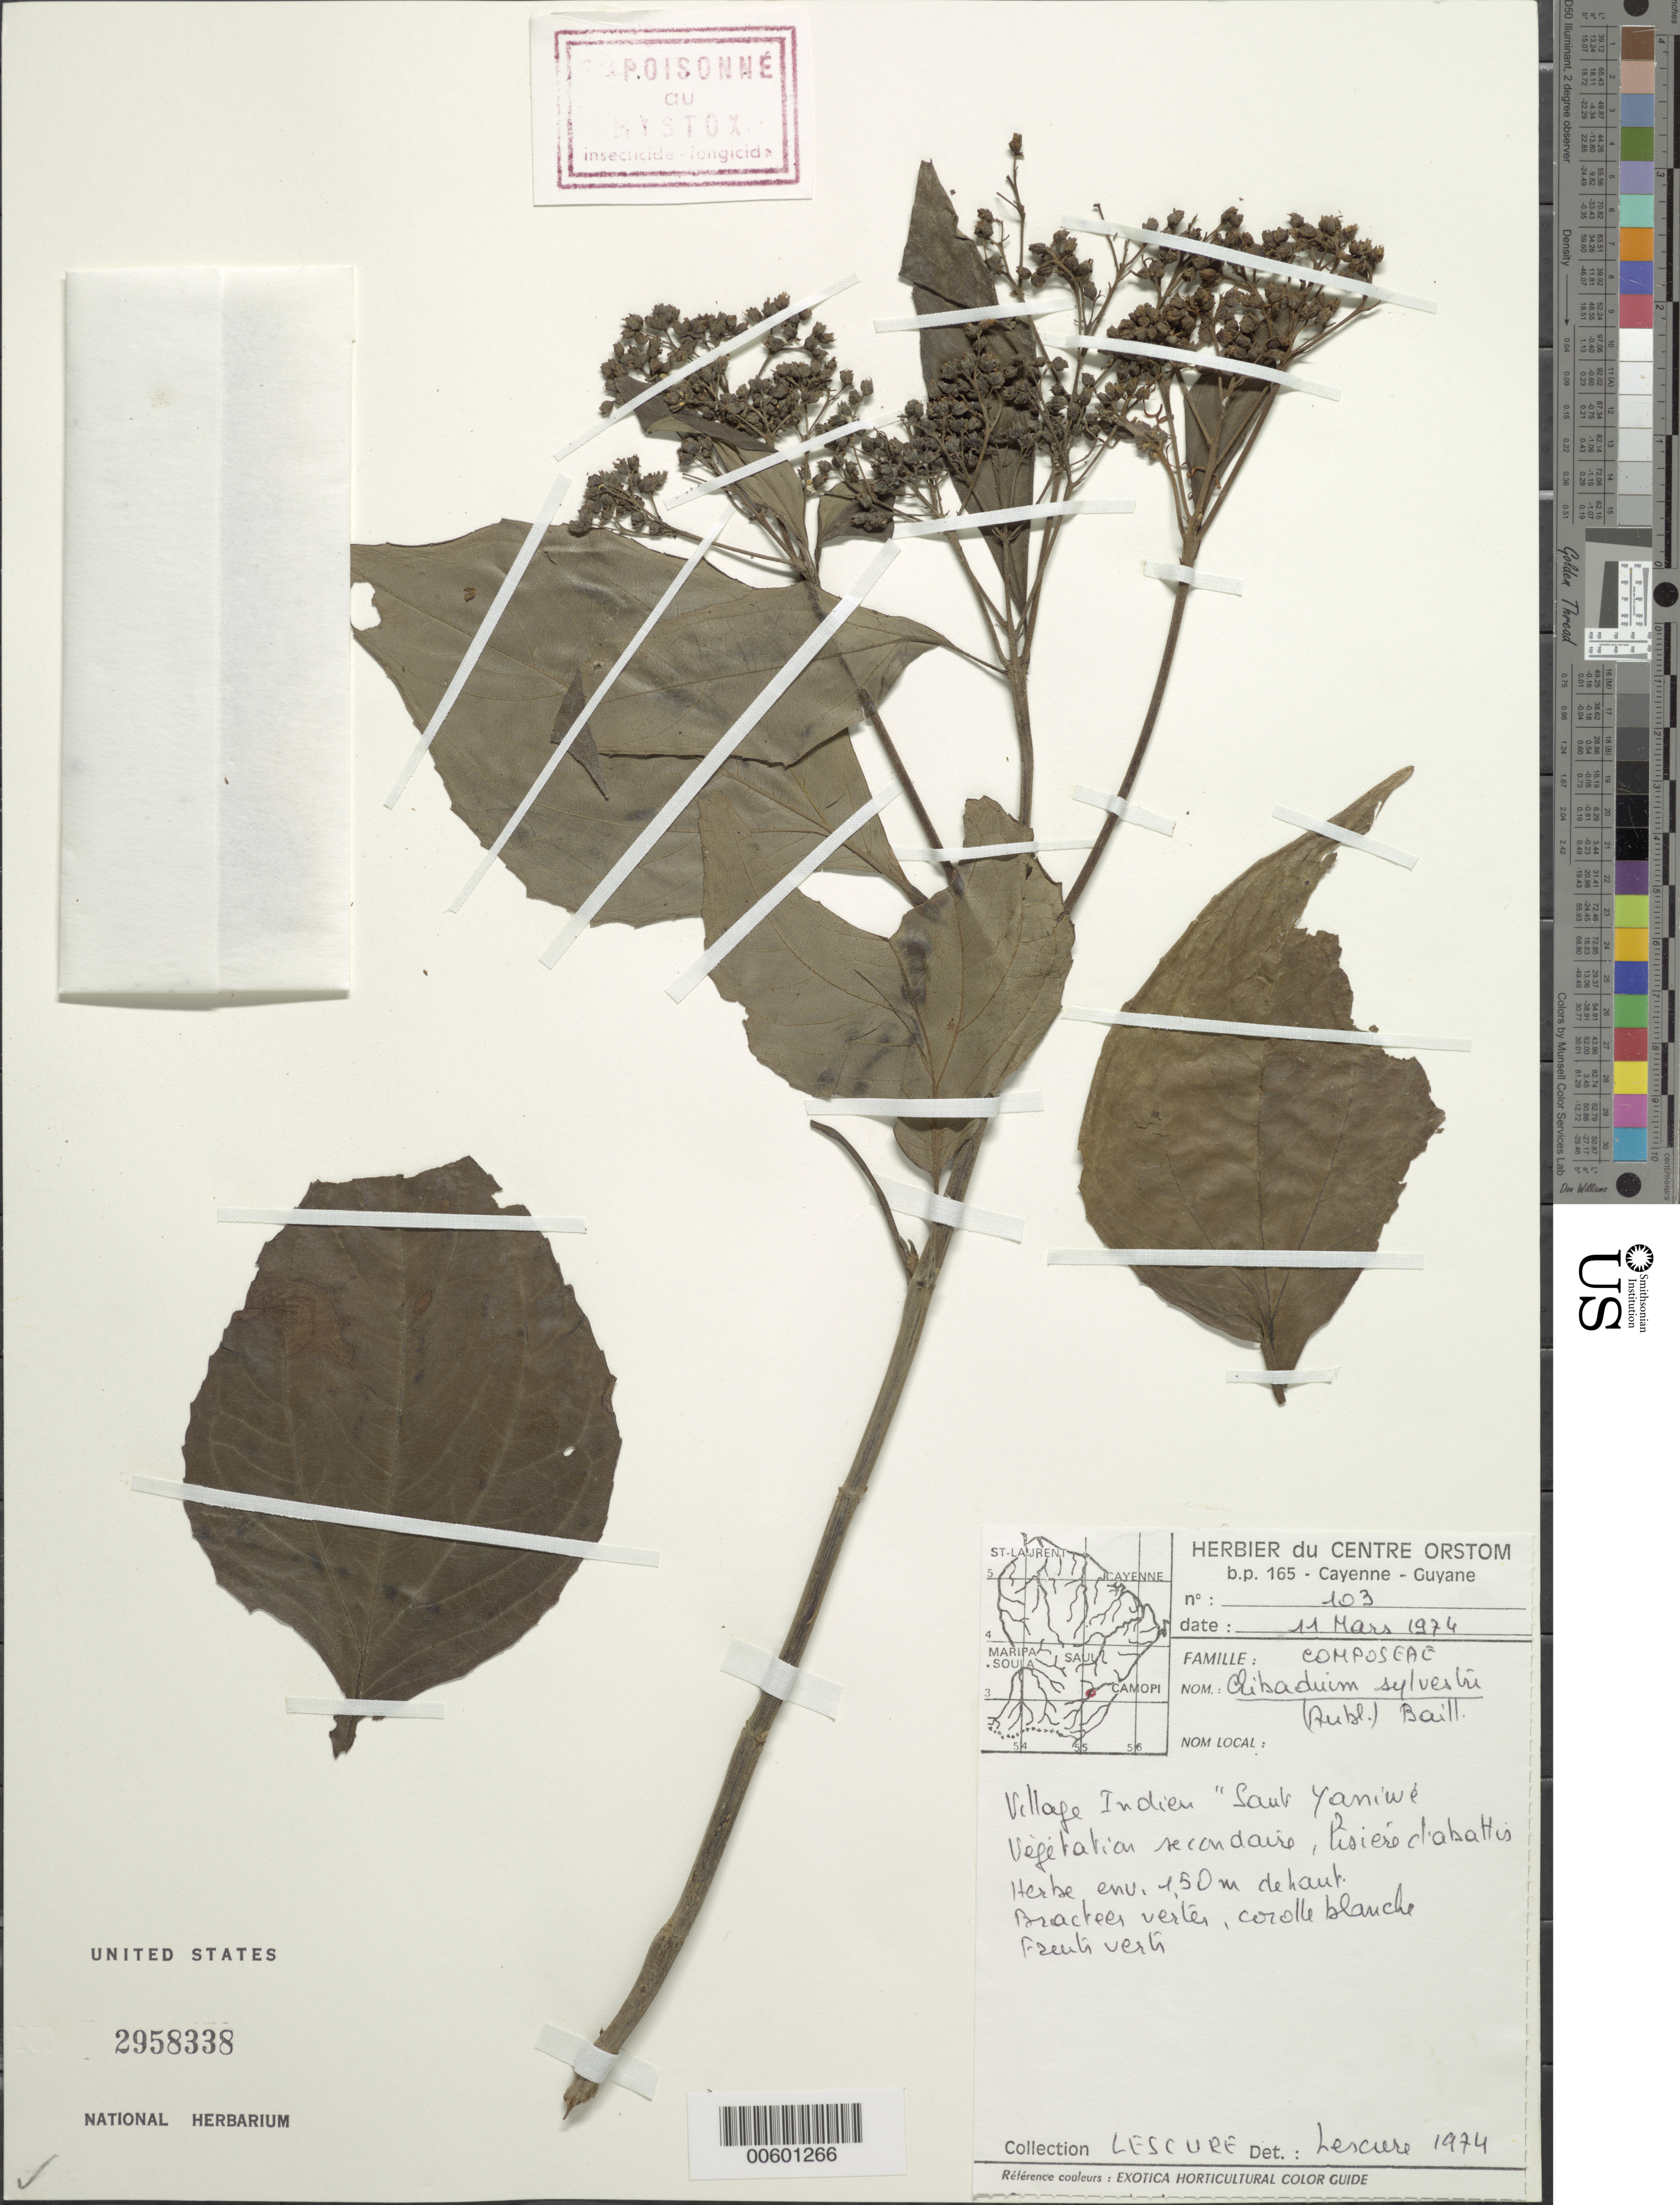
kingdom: Plantae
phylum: Tracheophyta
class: Magnoliopsida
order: Asterales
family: Asteraceae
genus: Clibadium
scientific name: Clibadium sylvestre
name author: (Aubl.) Baill.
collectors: J.-P. Lescure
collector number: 103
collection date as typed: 11-Mar-76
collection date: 1976-03-11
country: French Guiana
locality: Village Indien "Saut Yaniwe"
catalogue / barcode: US 2958338